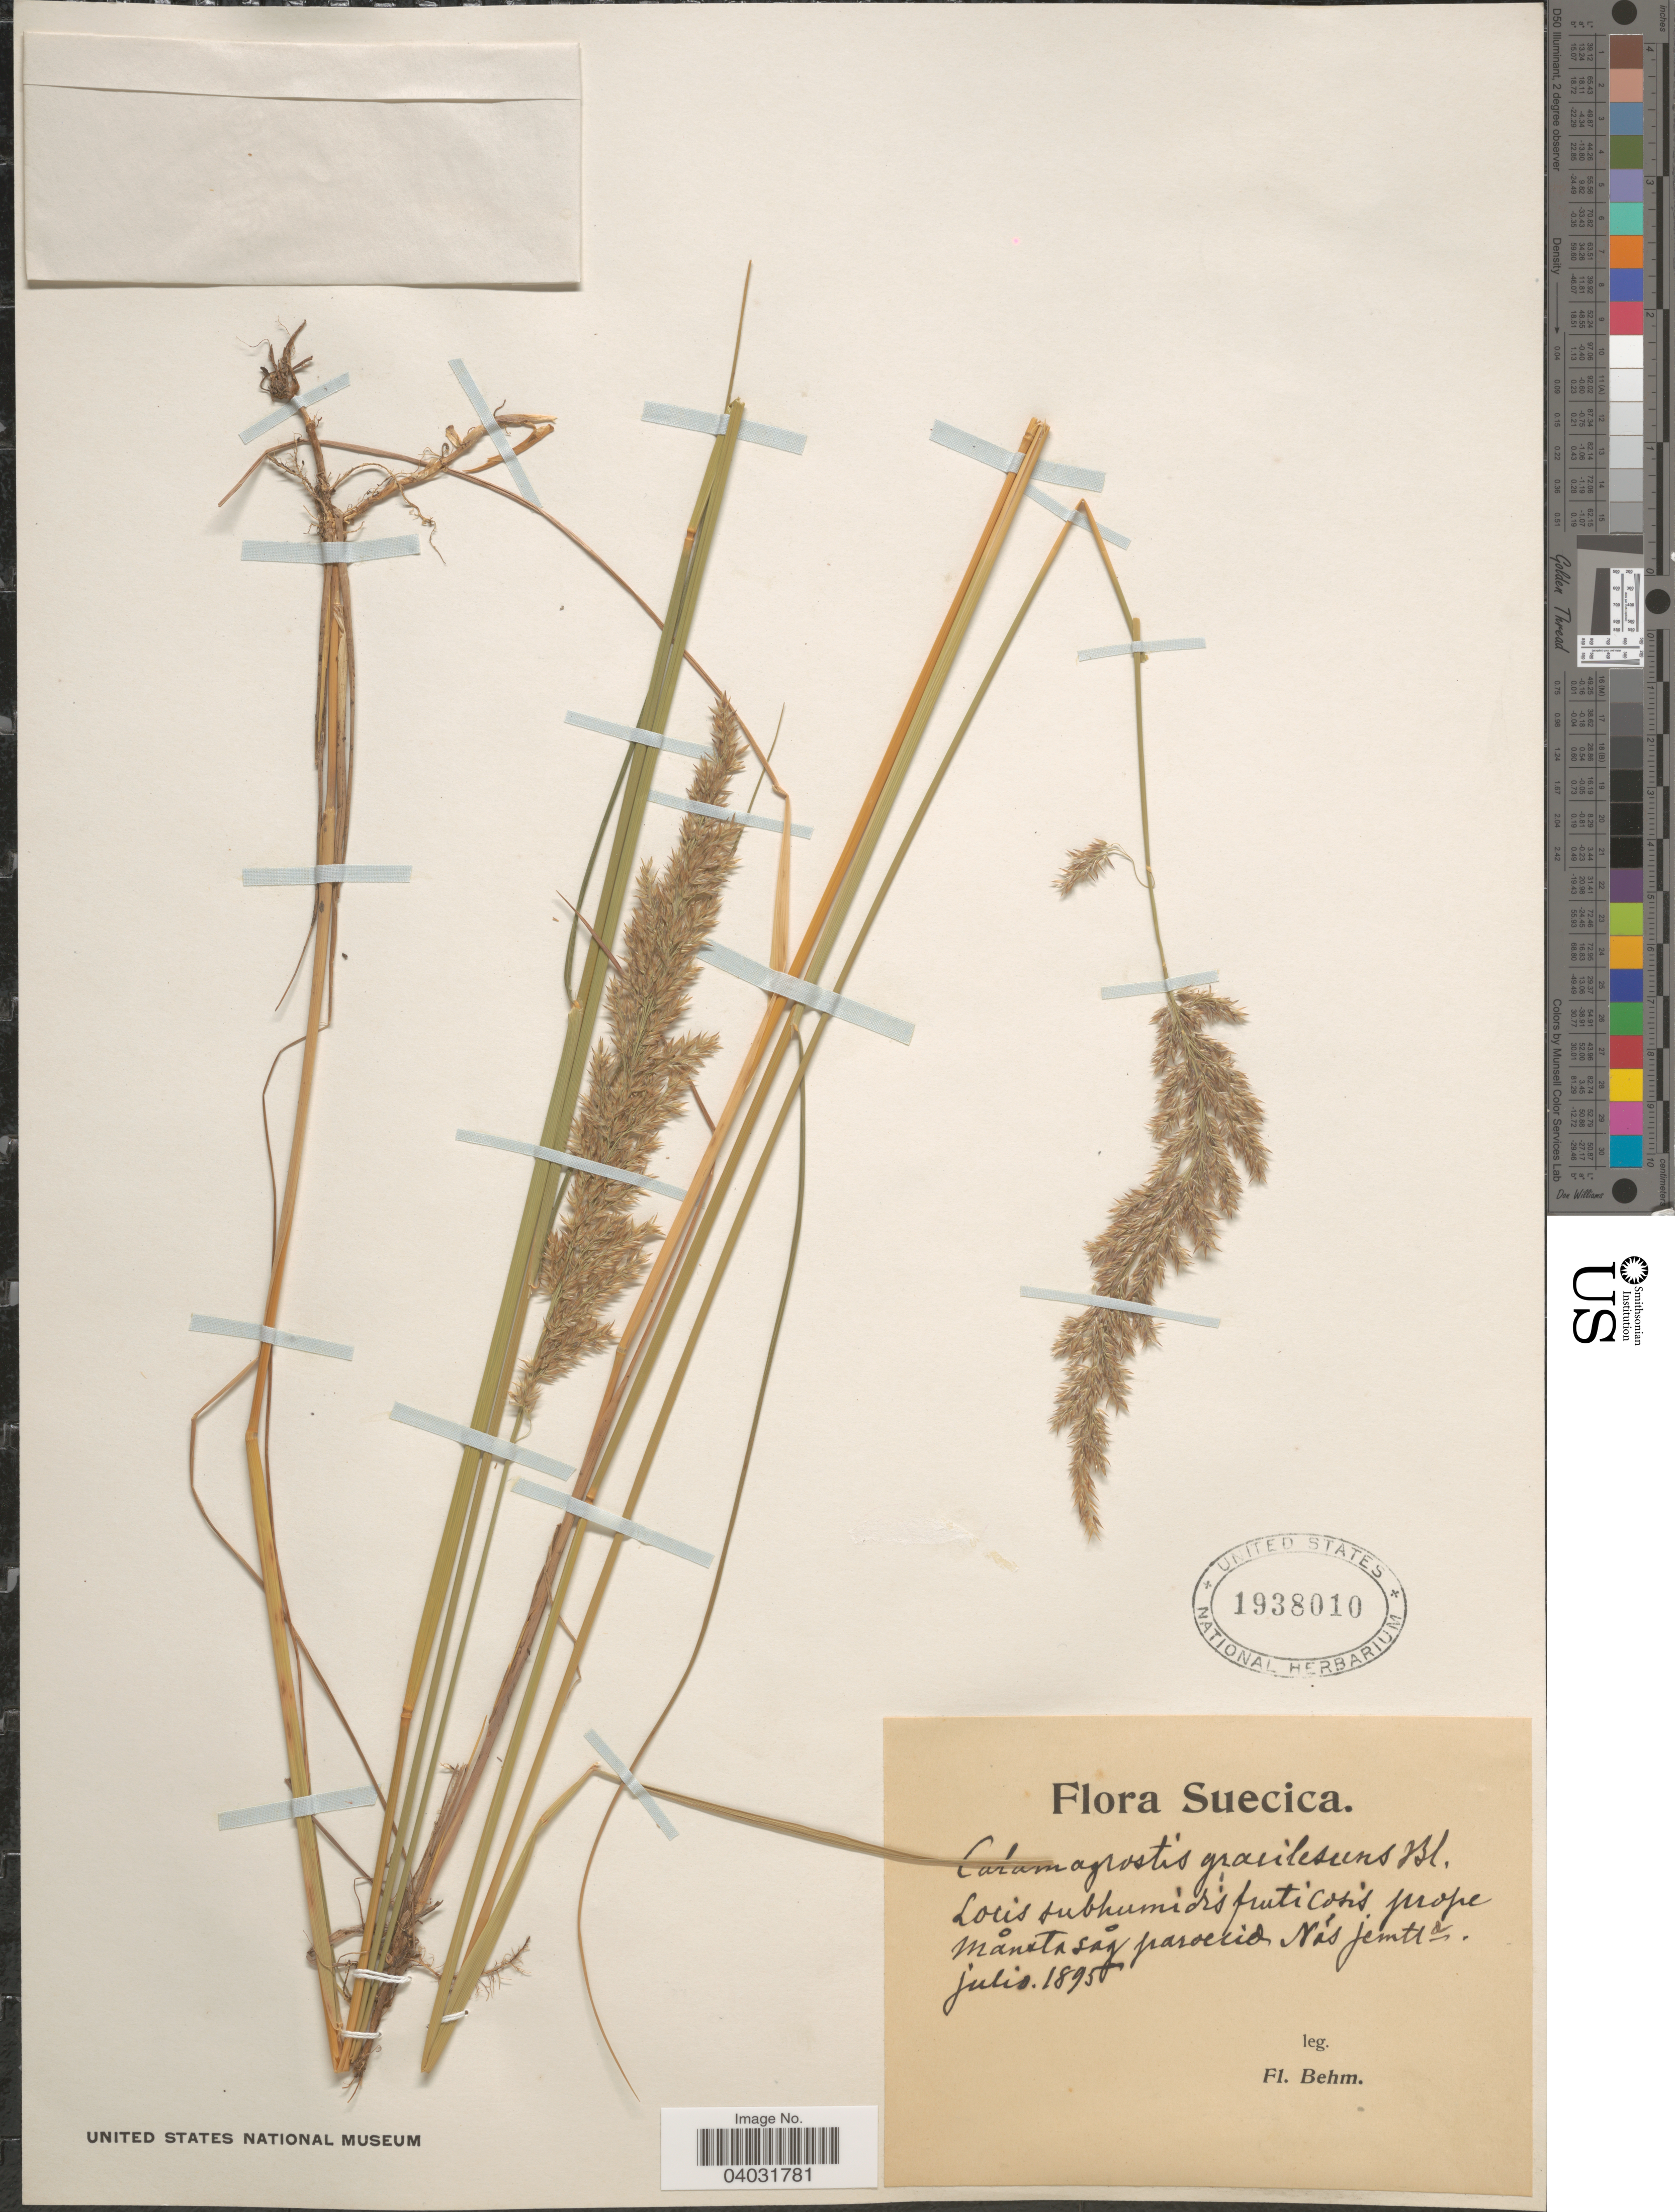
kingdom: Plantae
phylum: Tracheophyta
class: Liliopsida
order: Poales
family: Poaceae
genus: Calamagrostis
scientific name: Calamagrostis x gracilescens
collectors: F. Behm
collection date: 1895-07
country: Sweden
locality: Suecica. Locis subhumido fruticosis prope månsta såg paroecid, Nås Jemtld.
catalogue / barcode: US 1938010